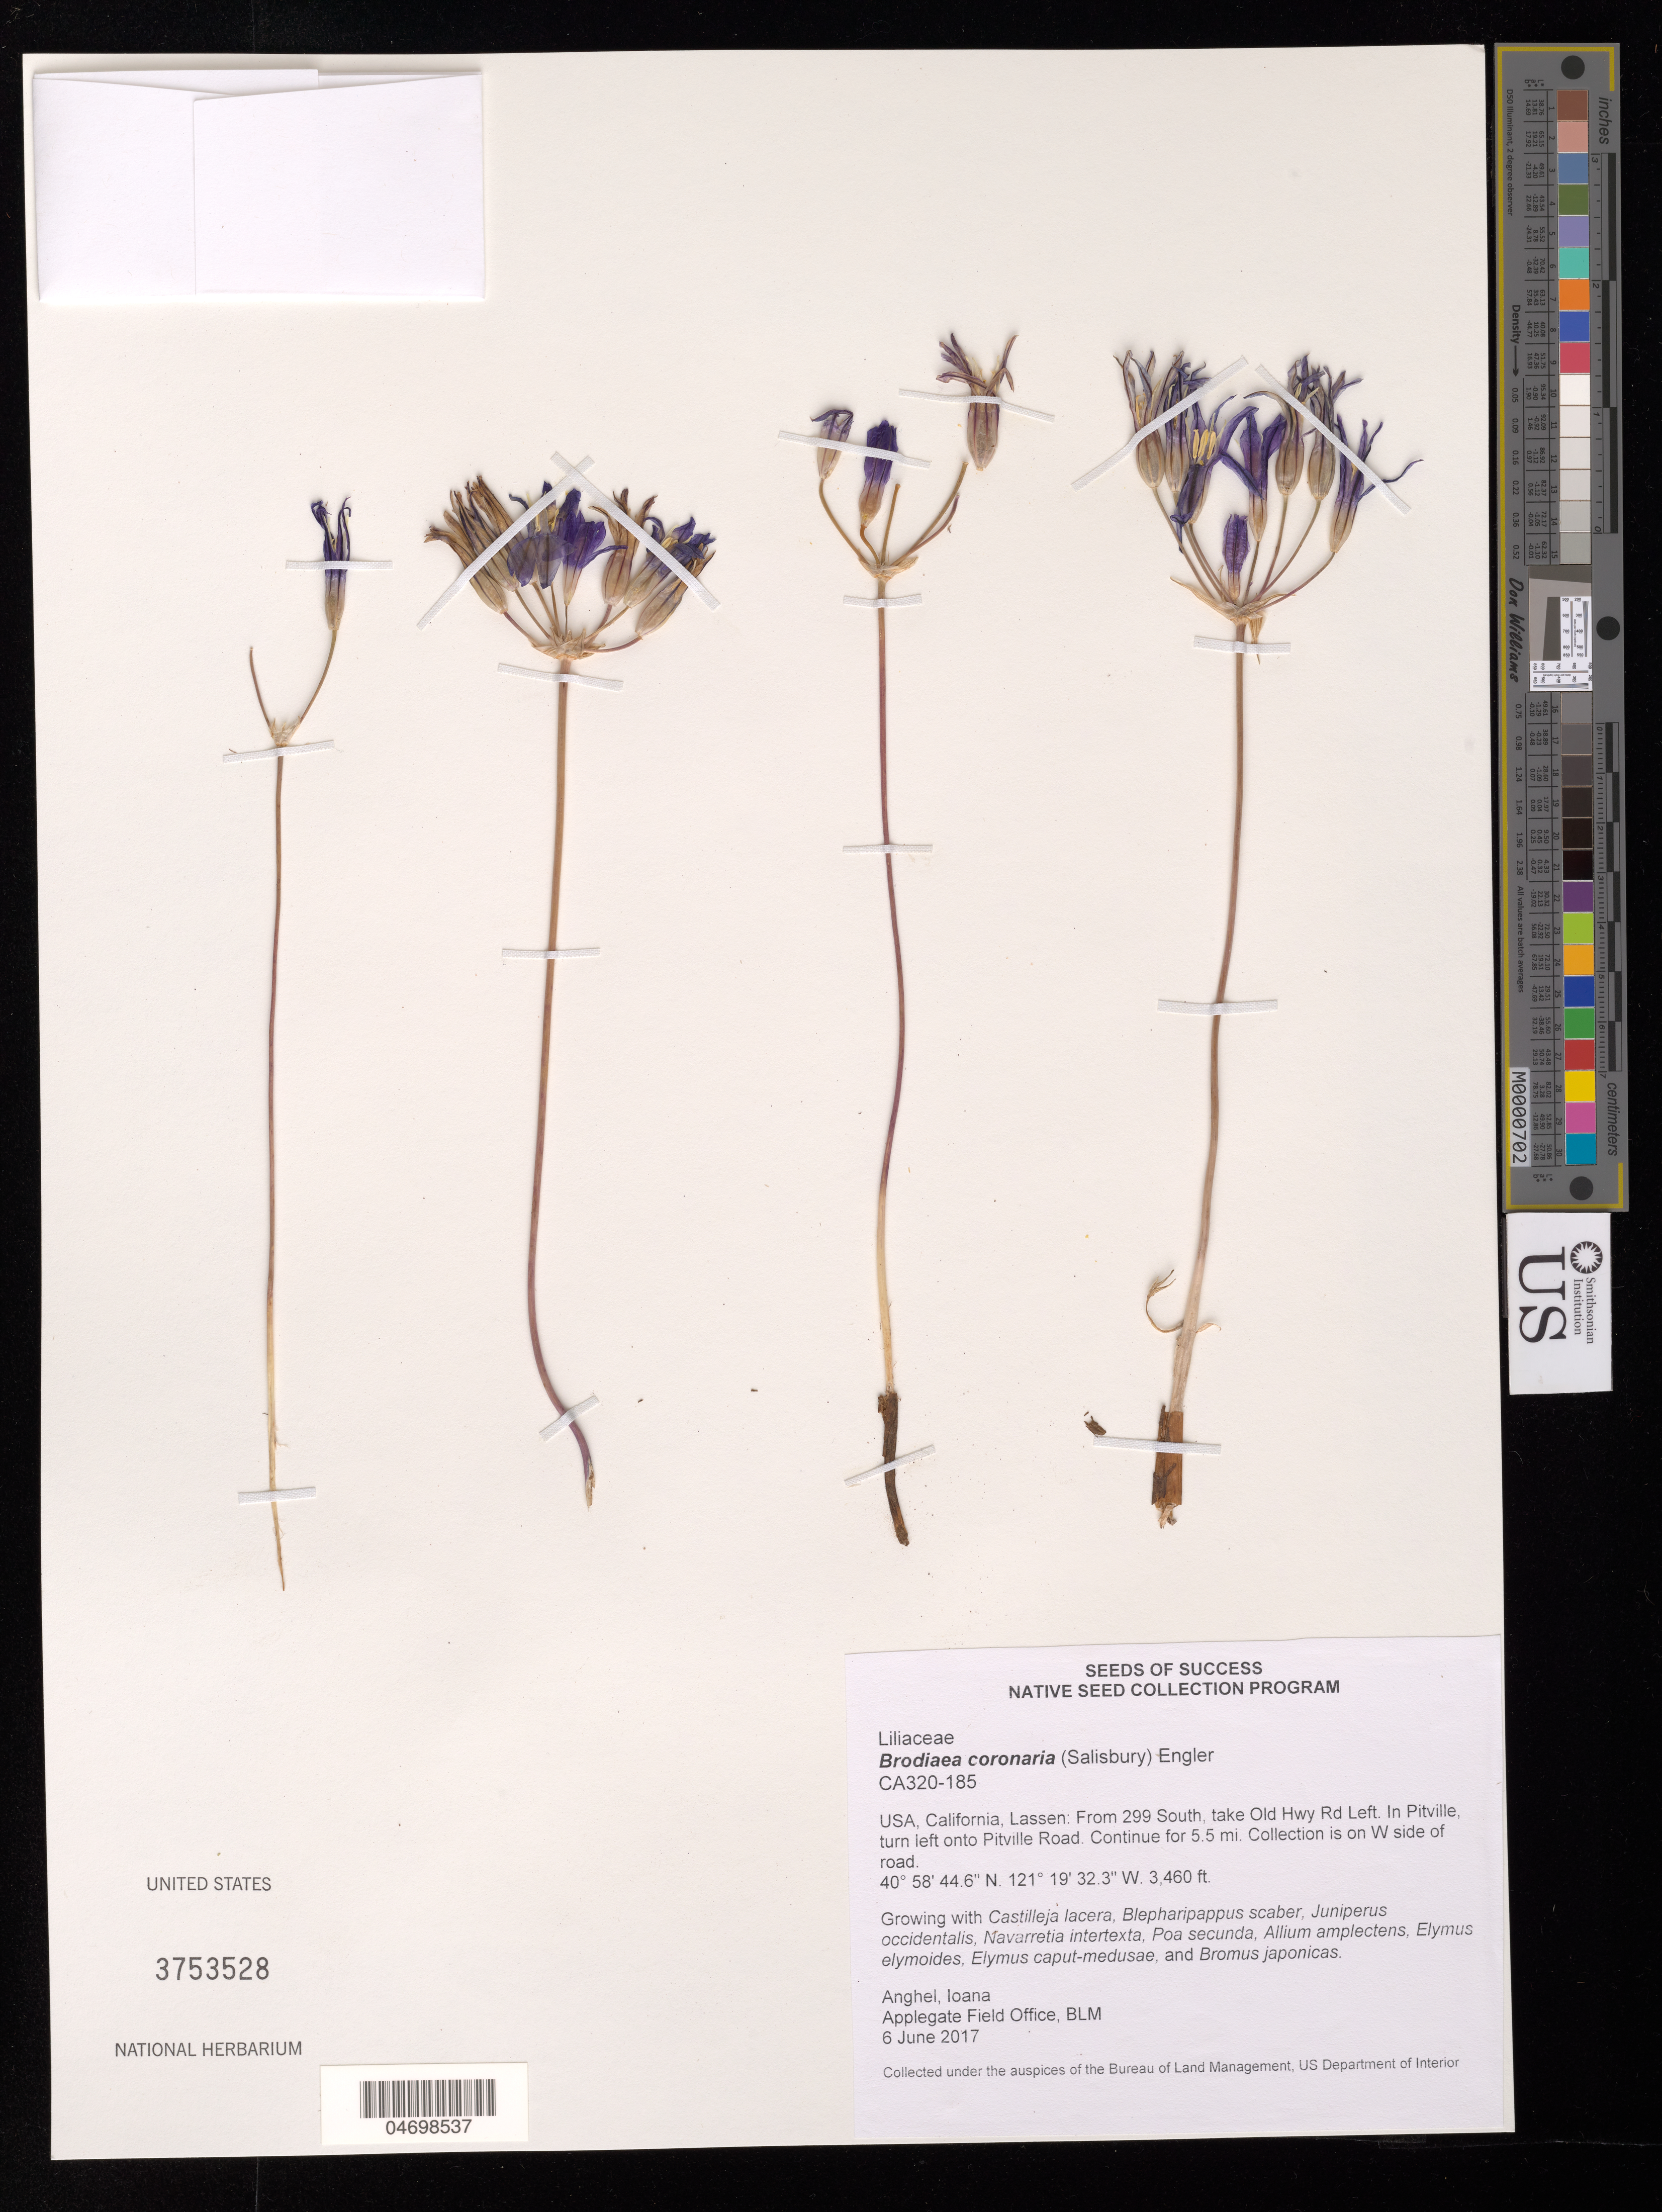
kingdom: Plantae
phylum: Tracheophyta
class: Liliopsida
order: Asparagales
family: Asparagaceae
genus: Brodiaea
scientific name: Brodiaea coronaria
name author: (Salisb.) Engl.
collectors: I. Anghel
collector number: CA320-185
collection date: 2017-06-06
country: United States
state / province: California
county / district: Lassen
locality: Archgate Allotment, Pitville Rd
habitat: Juniper woodland. With Castilleja lacera, Juniperus occidentalis, Poa secunda, etc.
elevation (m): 1055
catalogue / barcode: US 3753528